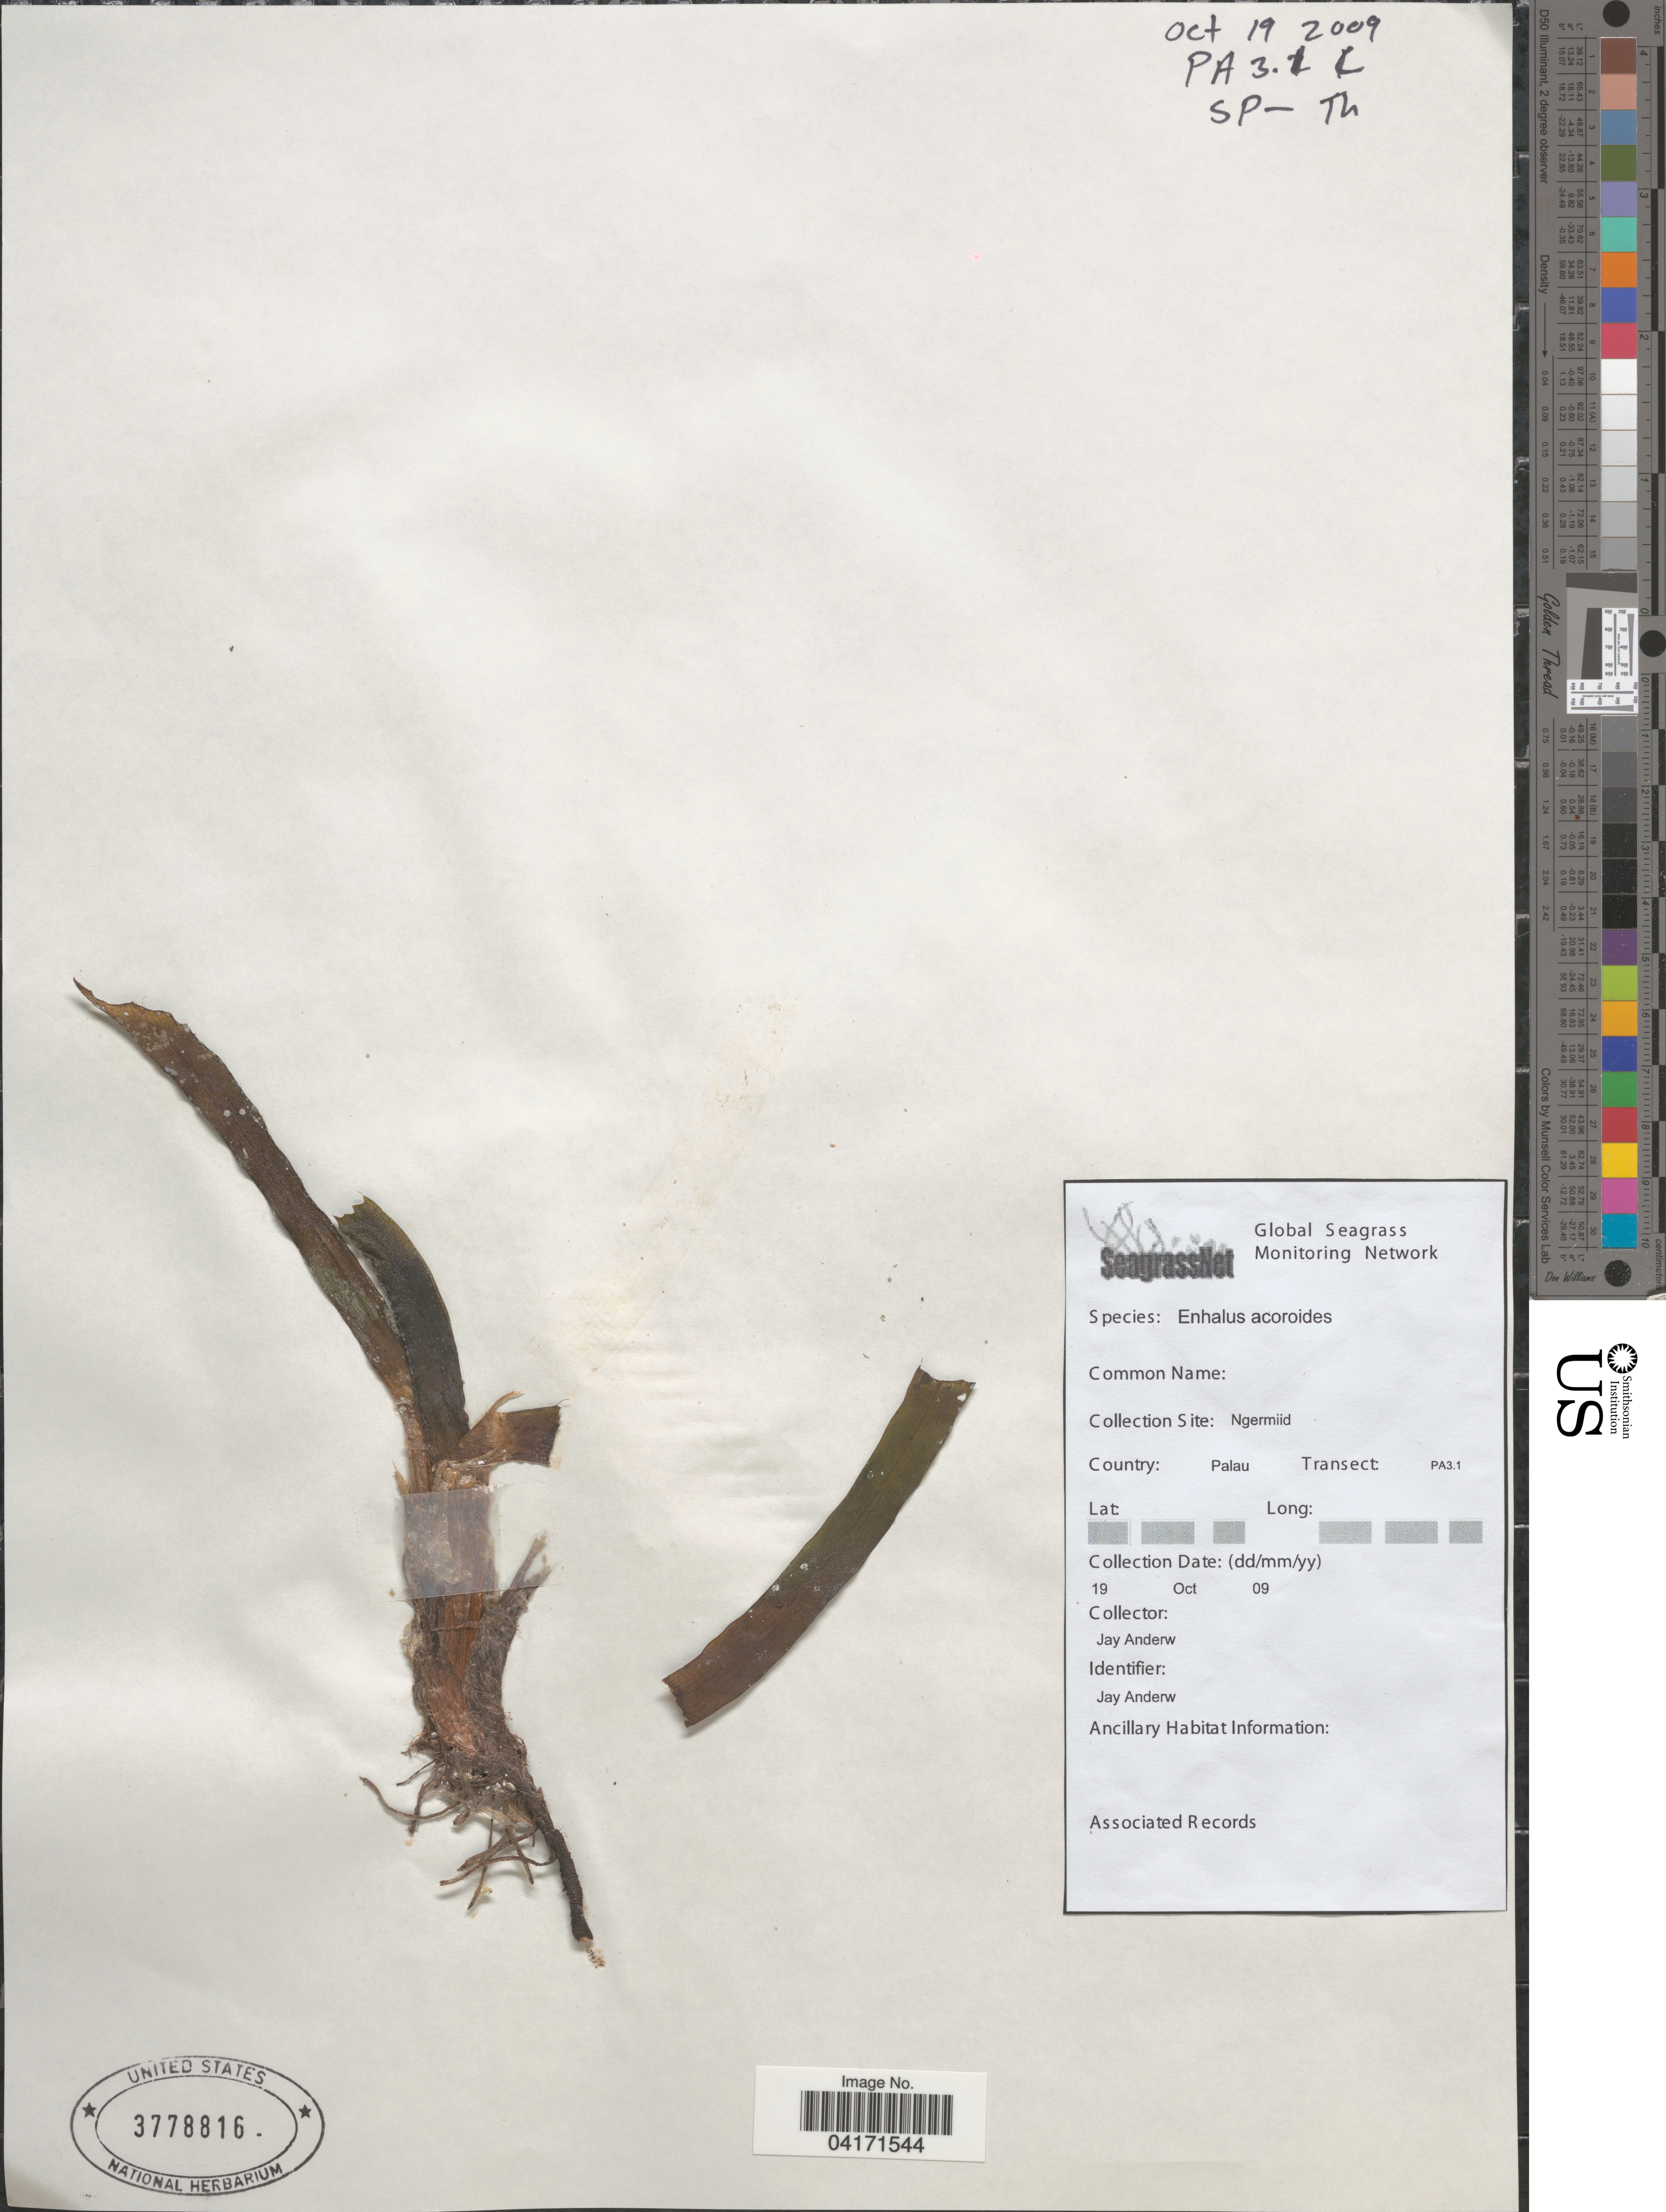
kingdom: Plantae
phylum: Tracheophyta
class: Liliopsida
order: Alismatales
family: Hydrocharitaceae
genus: Enhalus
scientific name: Enhalus acoroides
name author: (L. f.) Royle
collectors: J. Anderw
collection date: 2009-10-19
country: Palau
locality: PA 3.1 C. Ngermiid. Palau. Transect: PA3.1.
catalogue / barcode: US 3778816